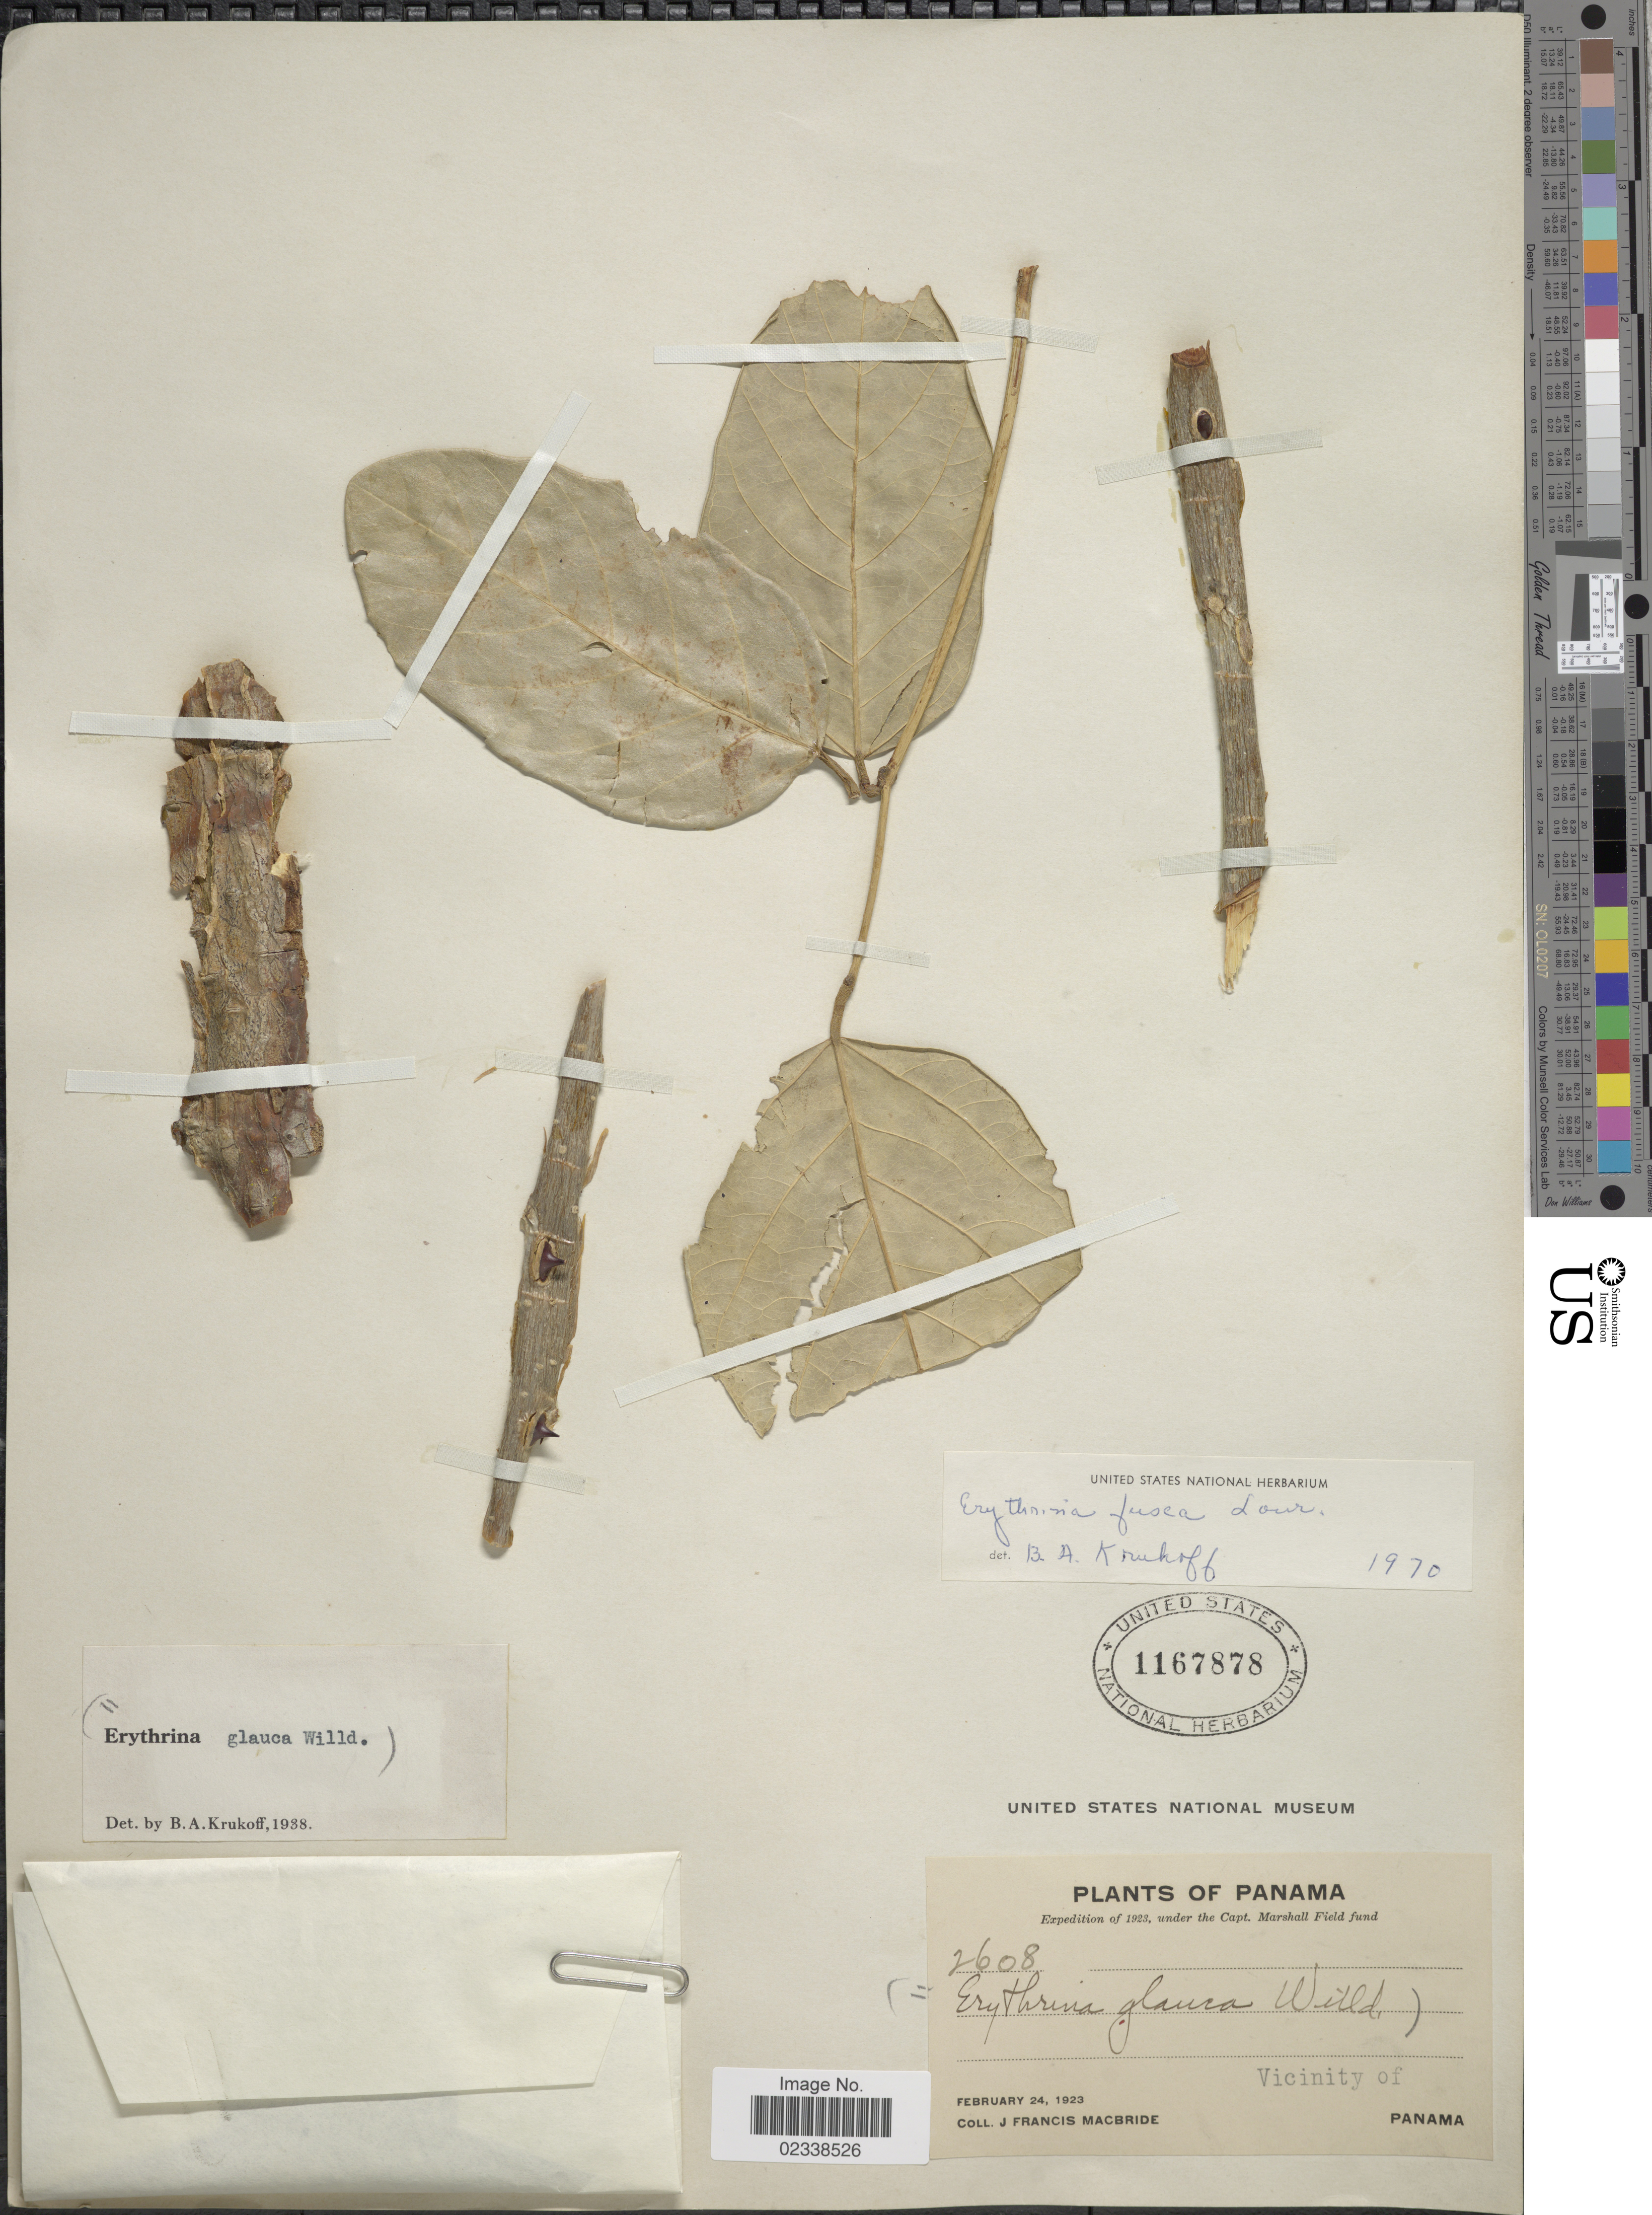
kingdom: Plantae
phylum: Tracheophyta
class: Magnoliopsida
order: Fabales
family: Fabaceae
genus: Erythrina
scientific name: Erythrina fusca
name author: Lour.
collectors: J. F. Macbride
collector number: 2608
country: Panama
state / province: Panamá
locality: Vicinity of Panama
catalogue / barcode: US 116787